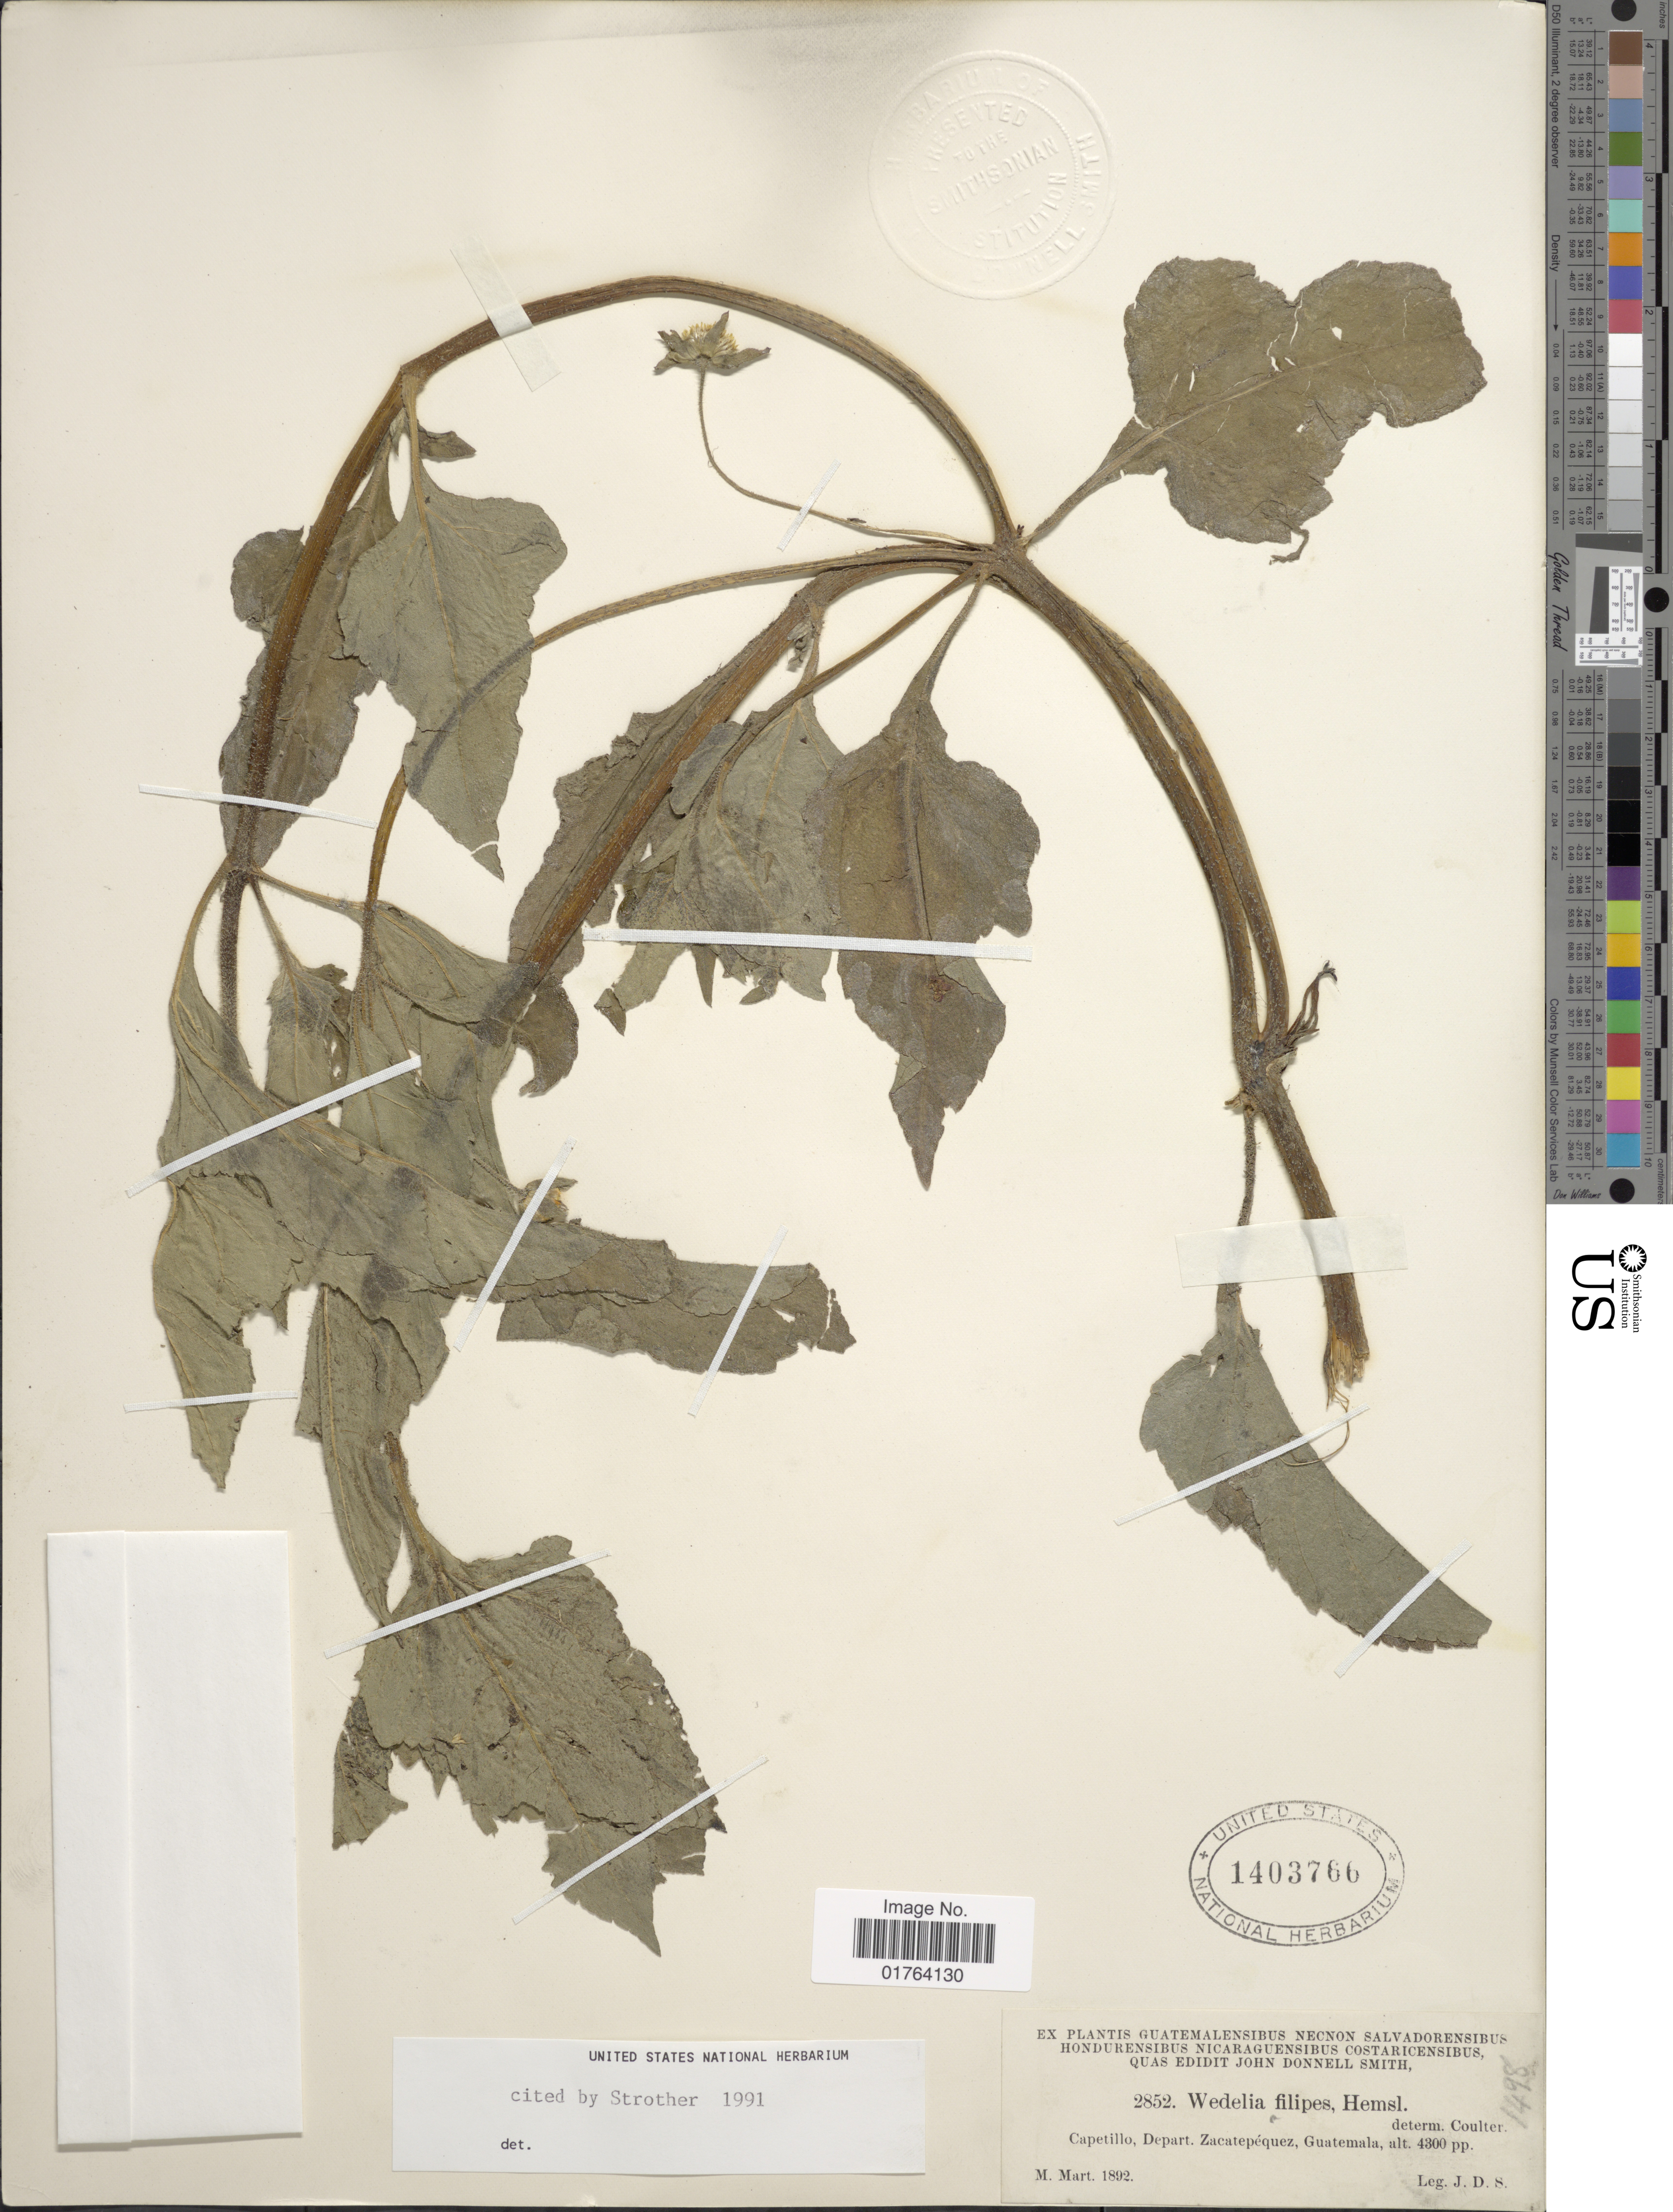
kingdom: Plantae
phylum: Tracheophyta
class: Magnoliopsida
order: Asterales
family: Asteraceae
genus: Wedelia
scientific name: Wedelia filipes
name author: Hemsl.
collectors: J. Donnell Smith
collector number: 2852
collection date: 1892-03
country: Guatemala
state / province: Sacatepéquez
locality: Capetillo, Depart. Zacatepequez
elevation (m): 1311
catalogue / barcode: US 1403766